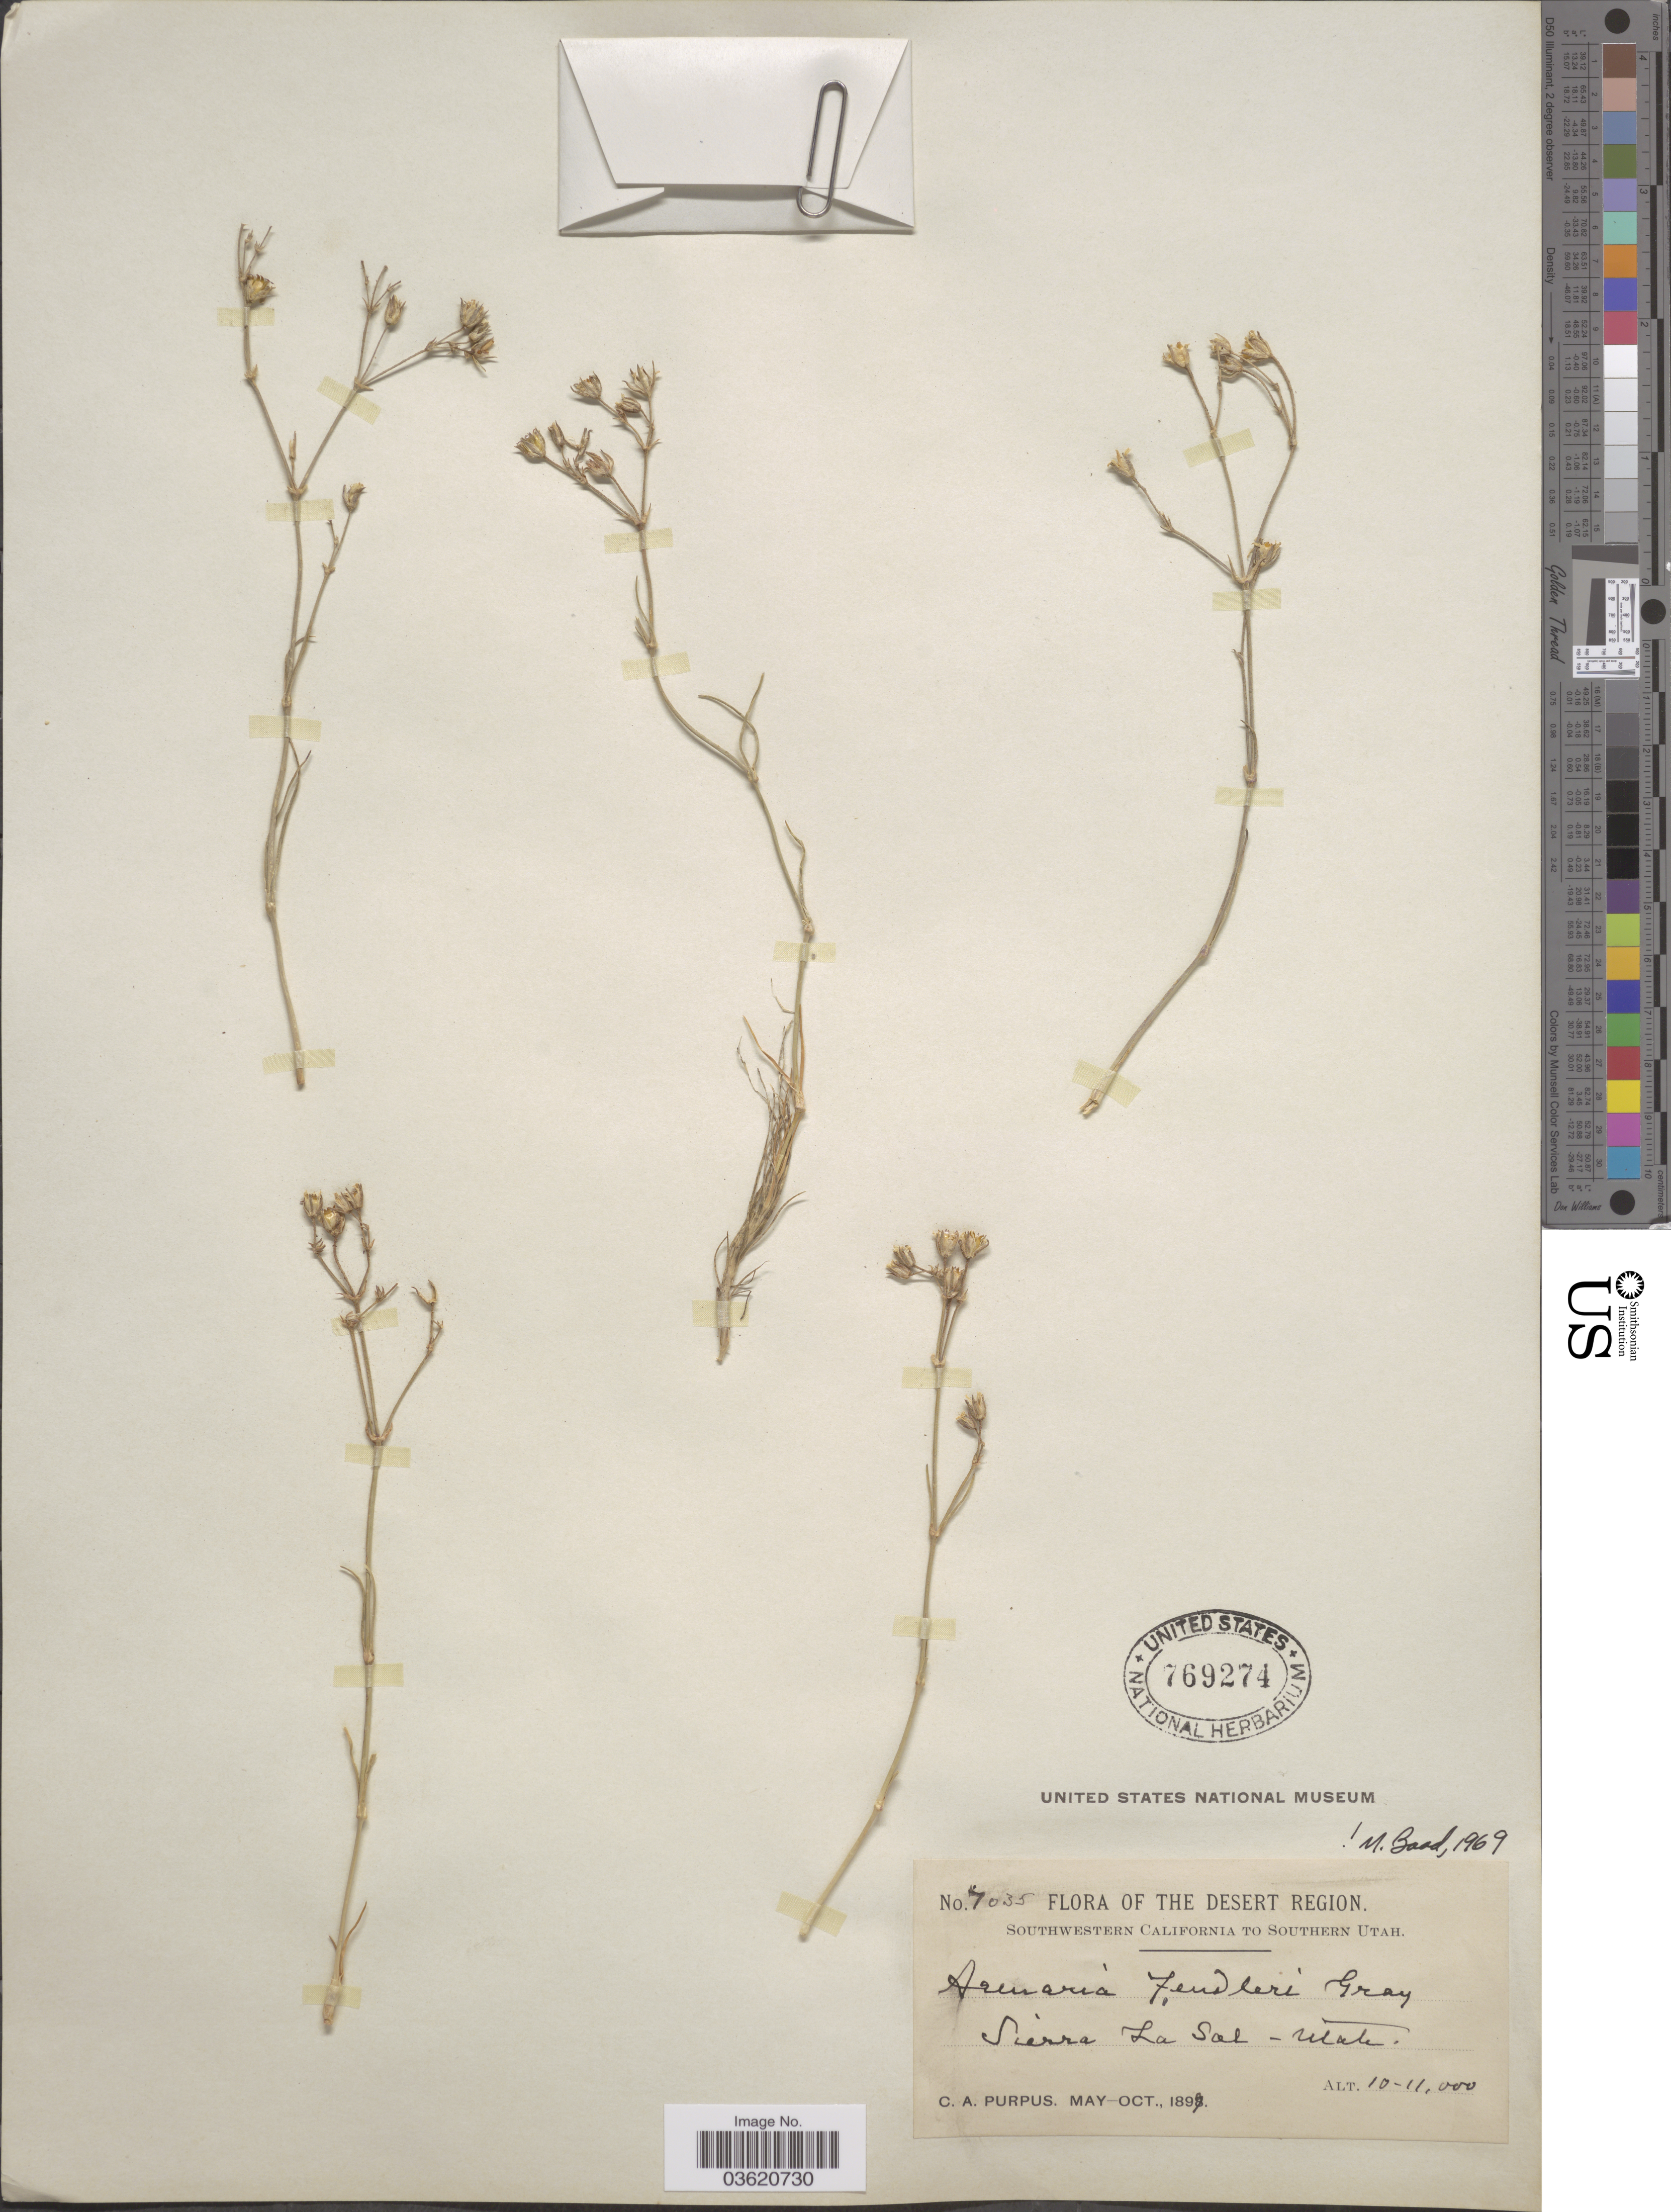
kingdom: Plantae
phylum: Tracheophyta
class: Magnoliopsida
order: Caryophyllales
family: Caryophyllaceae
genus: Eremogone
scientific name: Eremogone fendleri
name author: (A. Gray) Ikonn.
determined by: U.S. National Herbarium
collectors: C. A. Purpus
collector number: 7035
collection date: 1897-05/1897-10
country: United States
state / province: Utah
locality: The Desert Region. Southern Utah. Sierra La Sal.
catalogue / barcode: US 769274